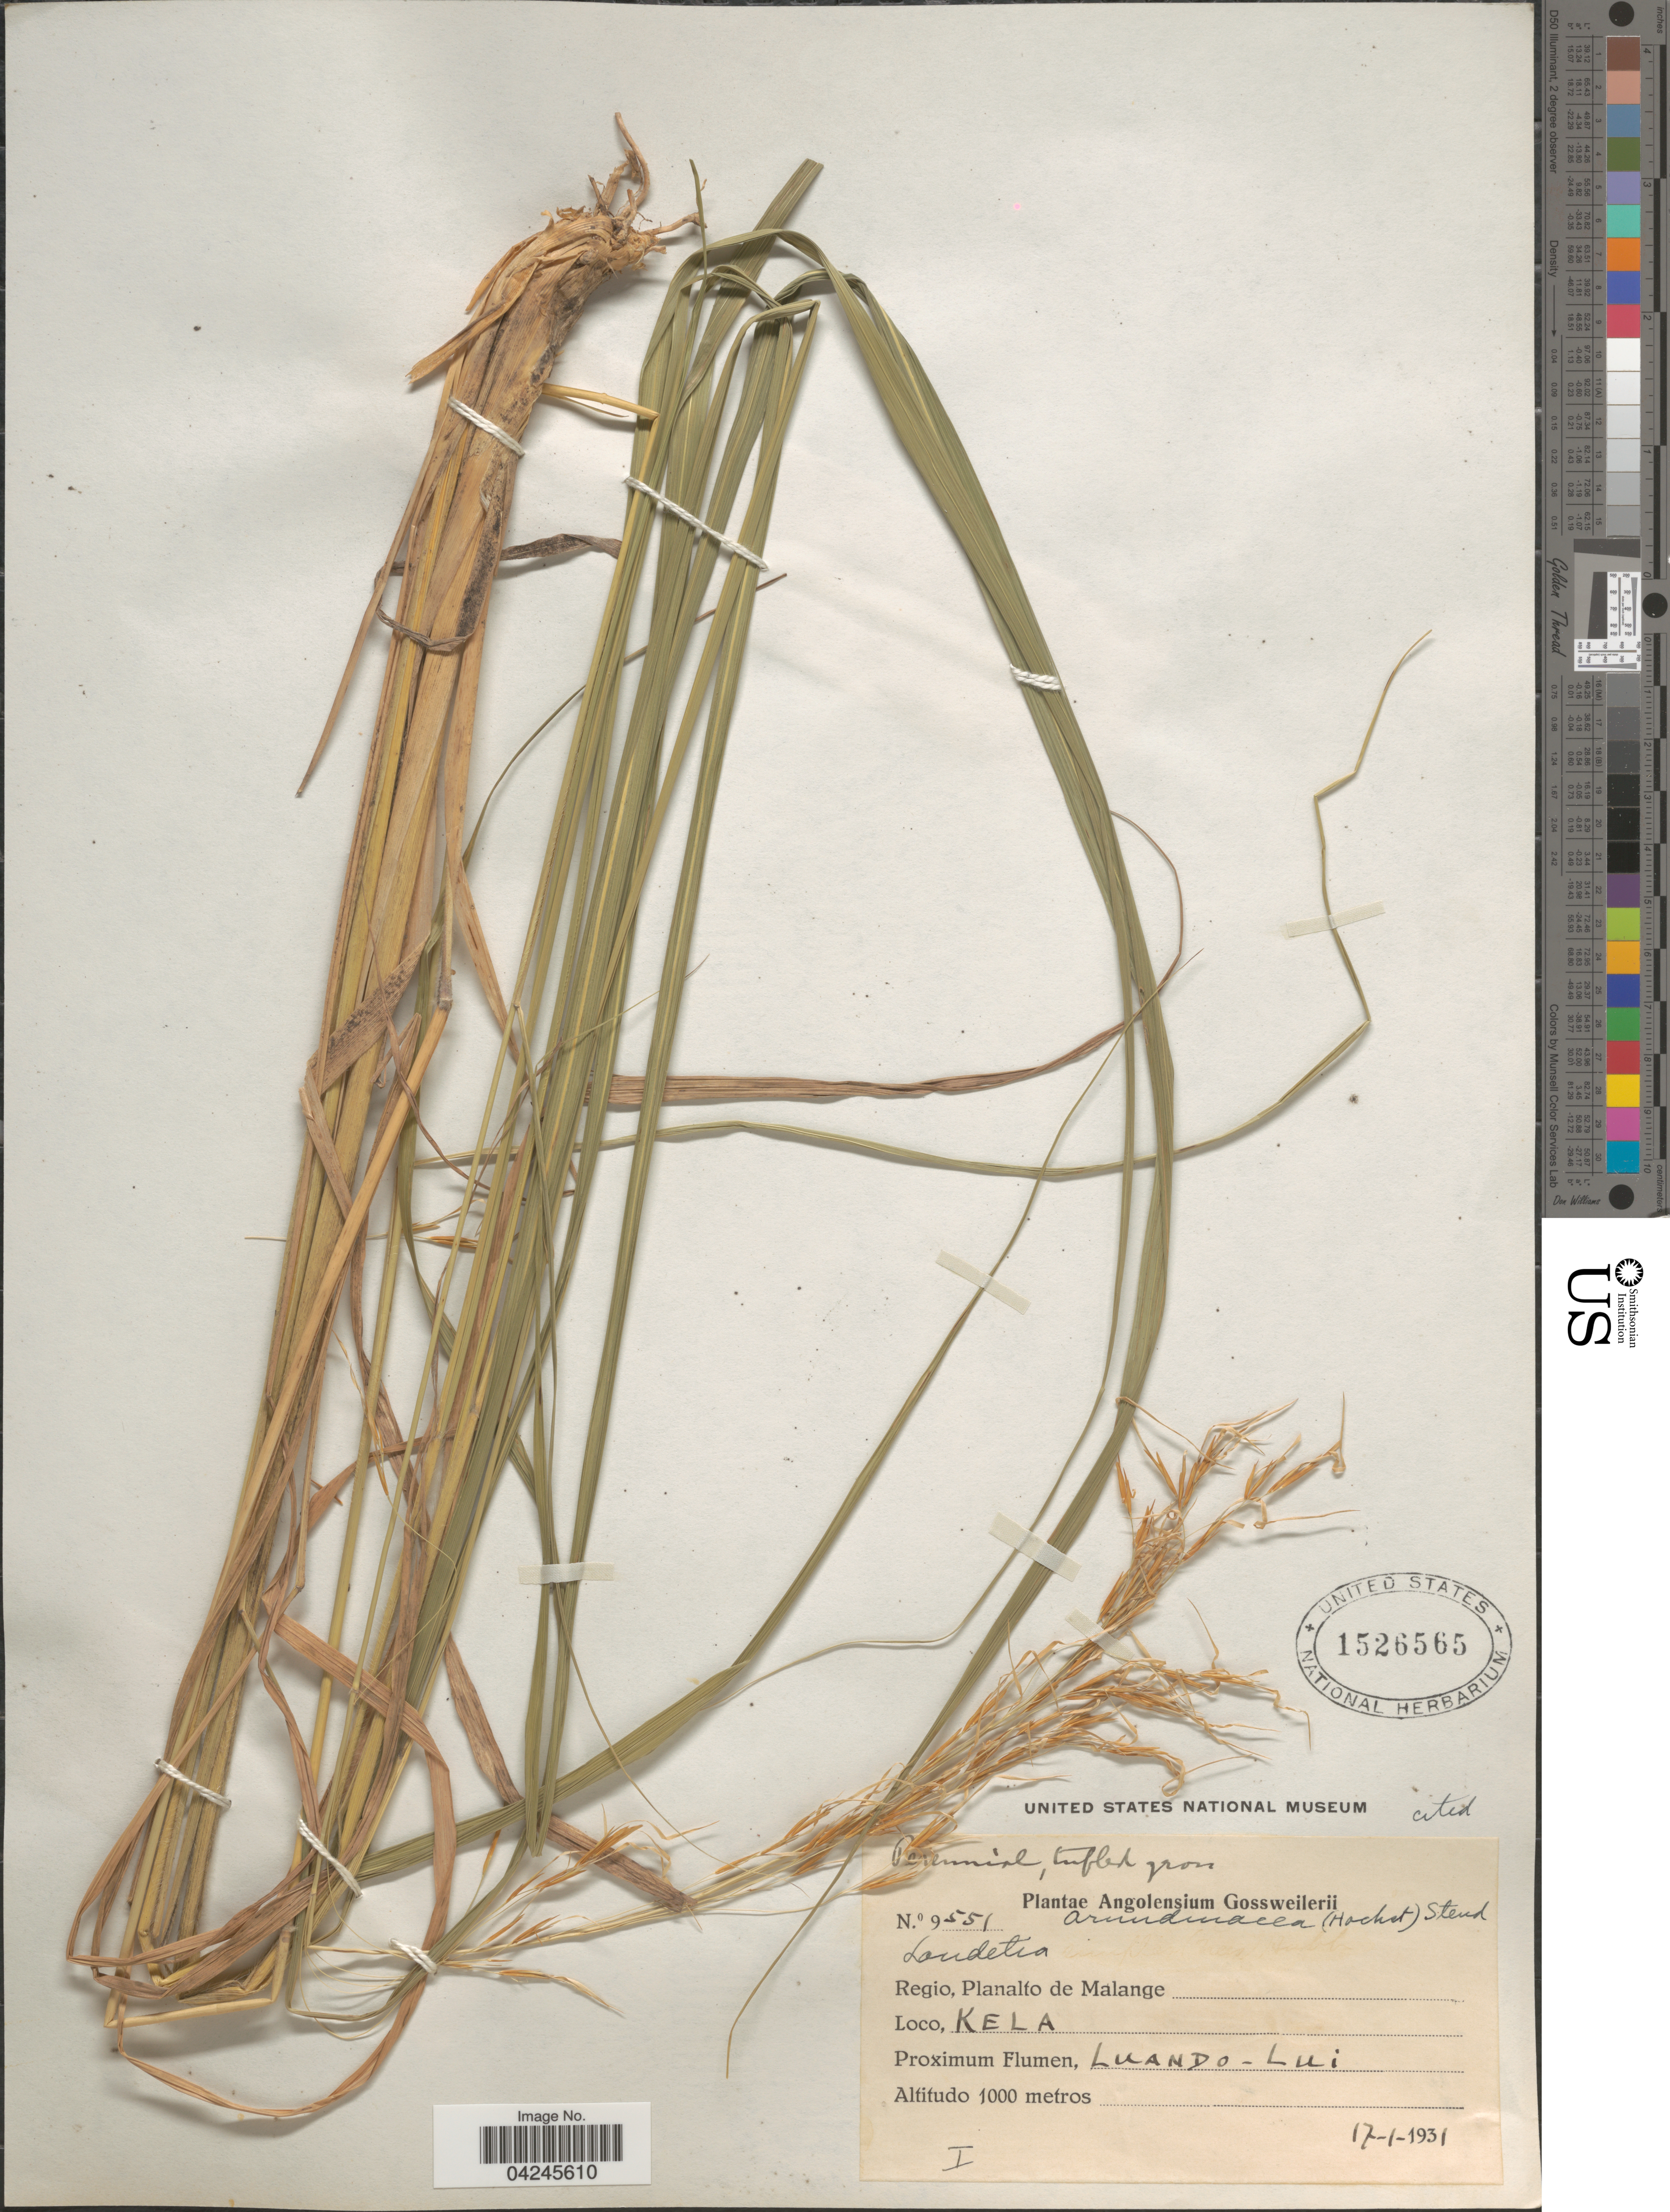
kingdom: Plantae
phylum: Tracheophyta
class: Liliopsida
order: Poales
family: Poaceae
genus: Loudetia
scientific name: Loudetia arundinacea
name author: (Hochst. ex A. Rich.) Steud.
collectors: -. Gossweiler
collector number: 9551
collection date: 1931-01-17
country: Angola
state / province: Malange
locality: Regio, Planalto de Malange. Kela. Proximun Flumen, Luando-Lui.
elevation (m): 1000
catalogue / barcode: US 1526565